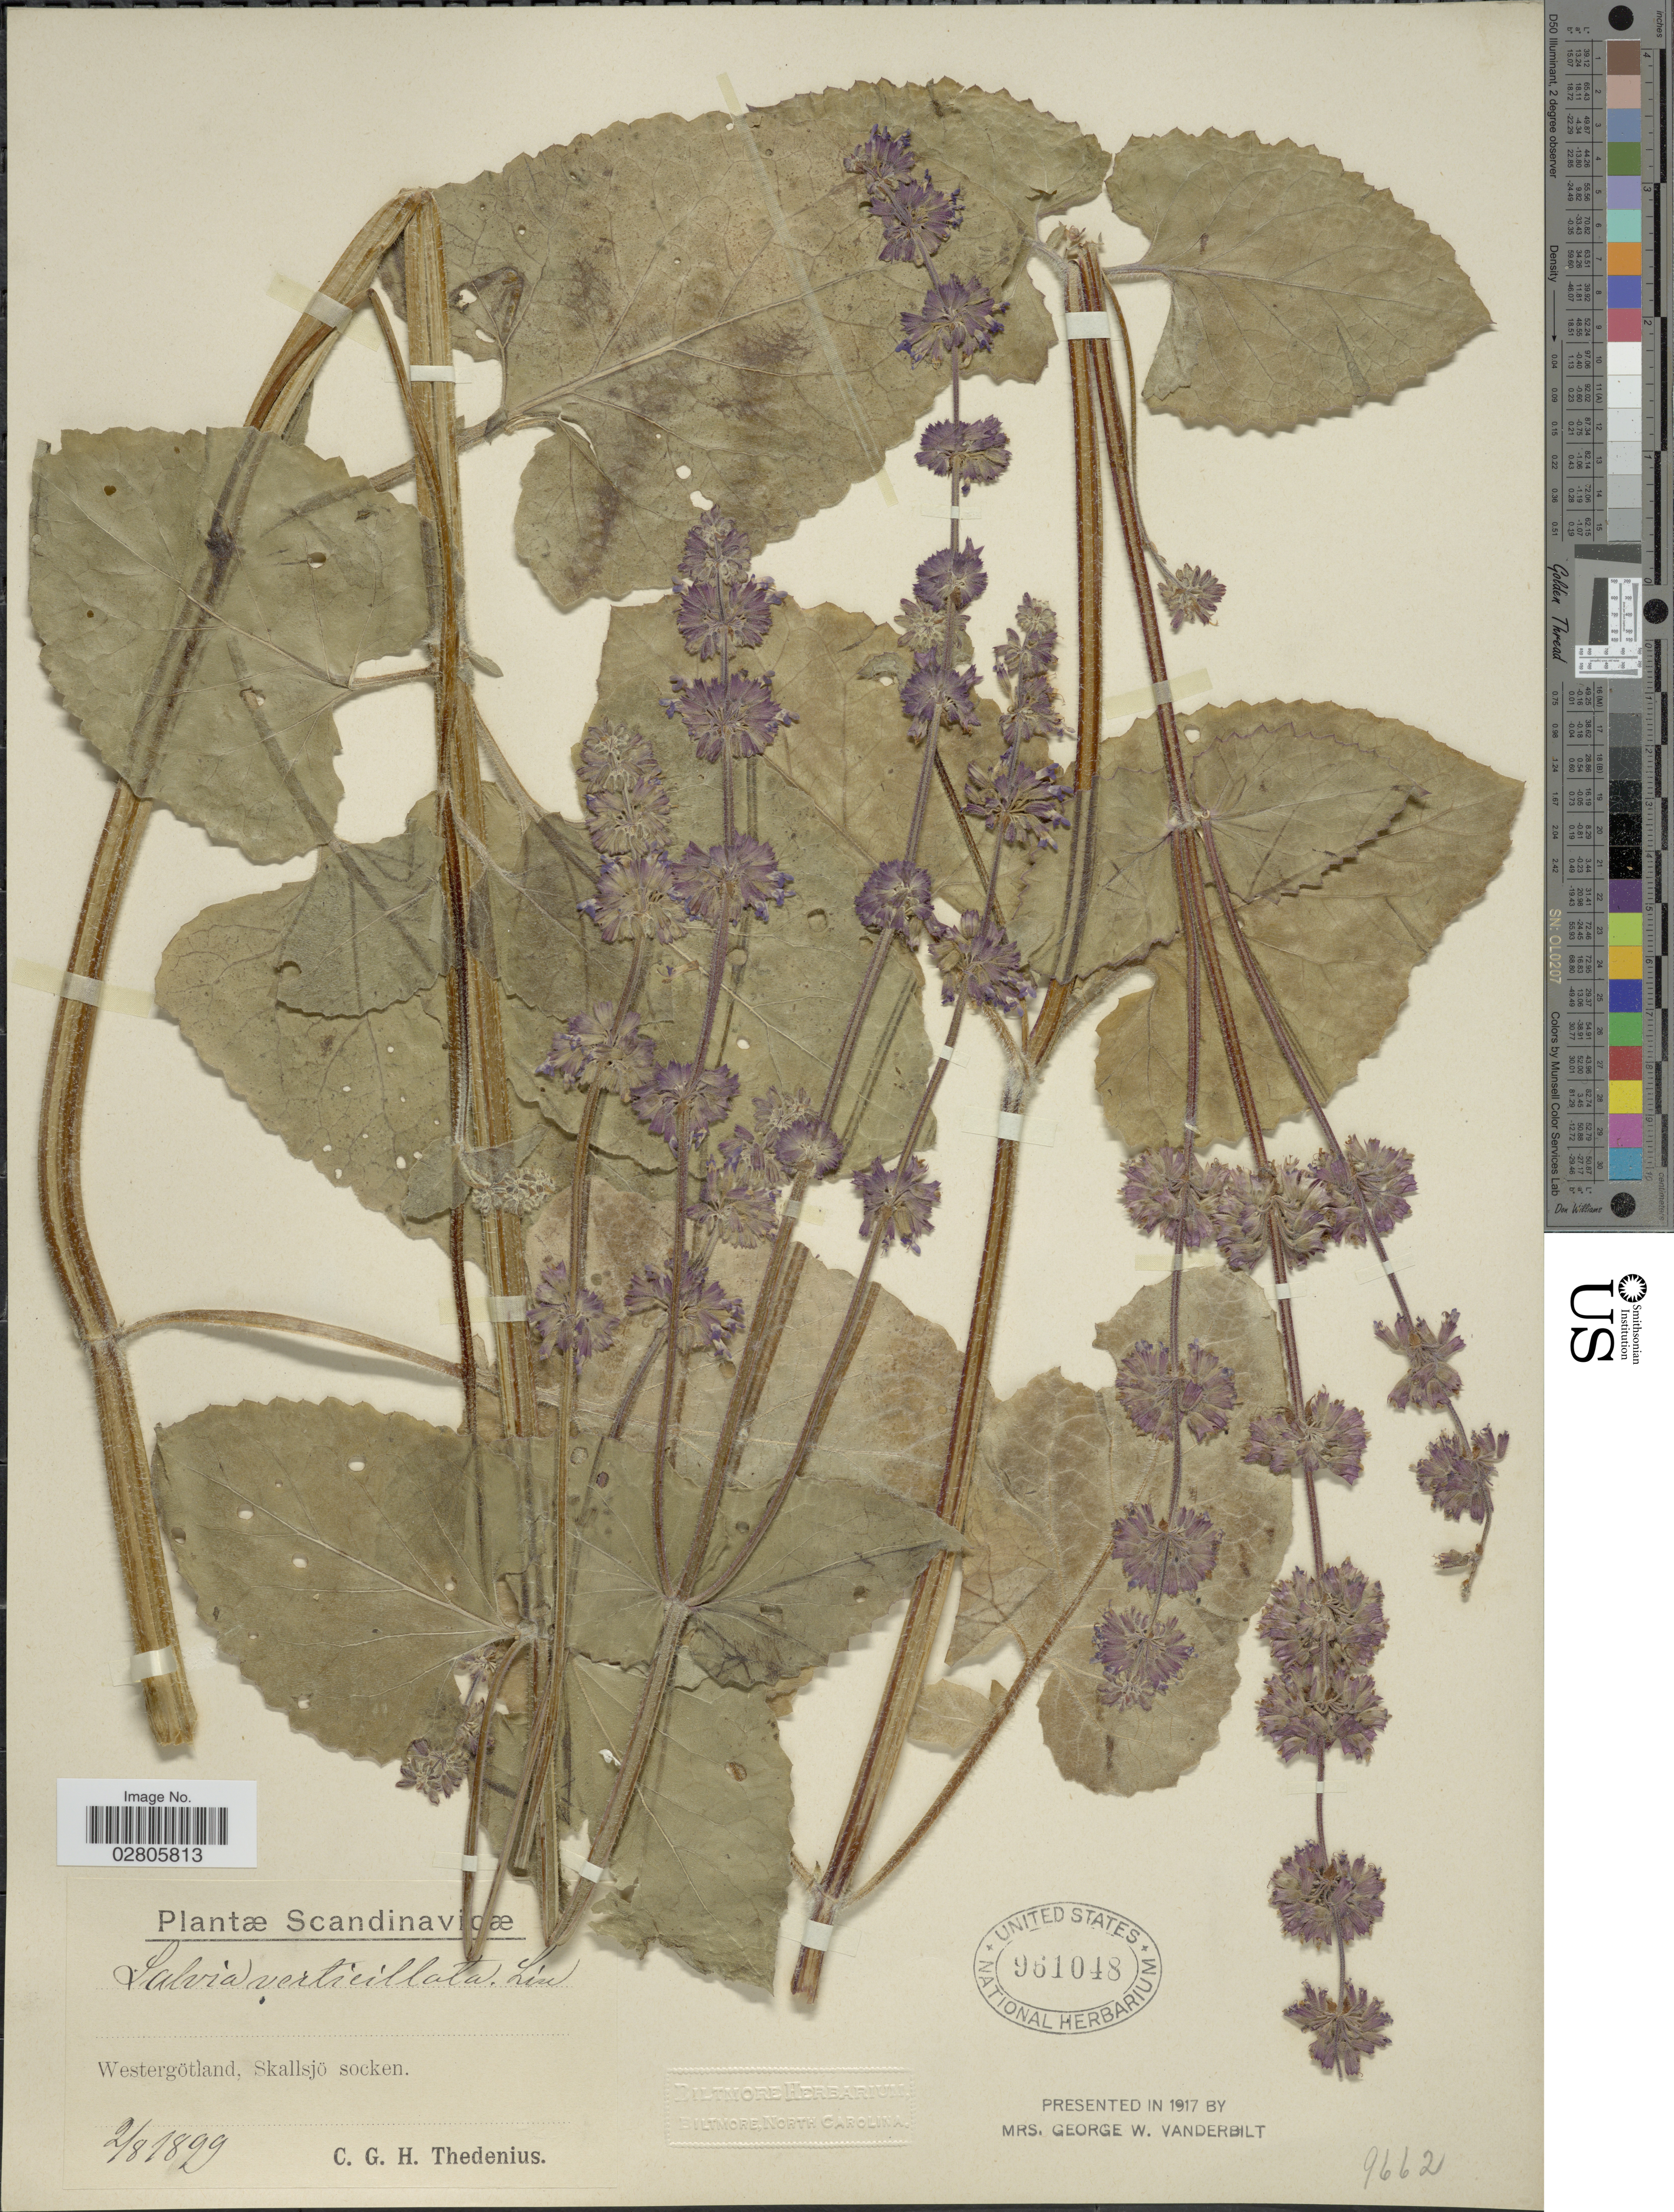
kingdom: Plantae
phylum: Tracheophyta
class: Magnoliopsida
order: Lamiales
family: Lamiaceae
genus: Salvia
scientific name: Salvia verticillata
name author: L.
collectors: C. Thedenius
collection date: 1899-08-02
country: Sweden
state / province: Västra Götaland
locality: Scandinavicæ. Westergötland, Skallsjö socken.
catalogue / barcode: US 961048